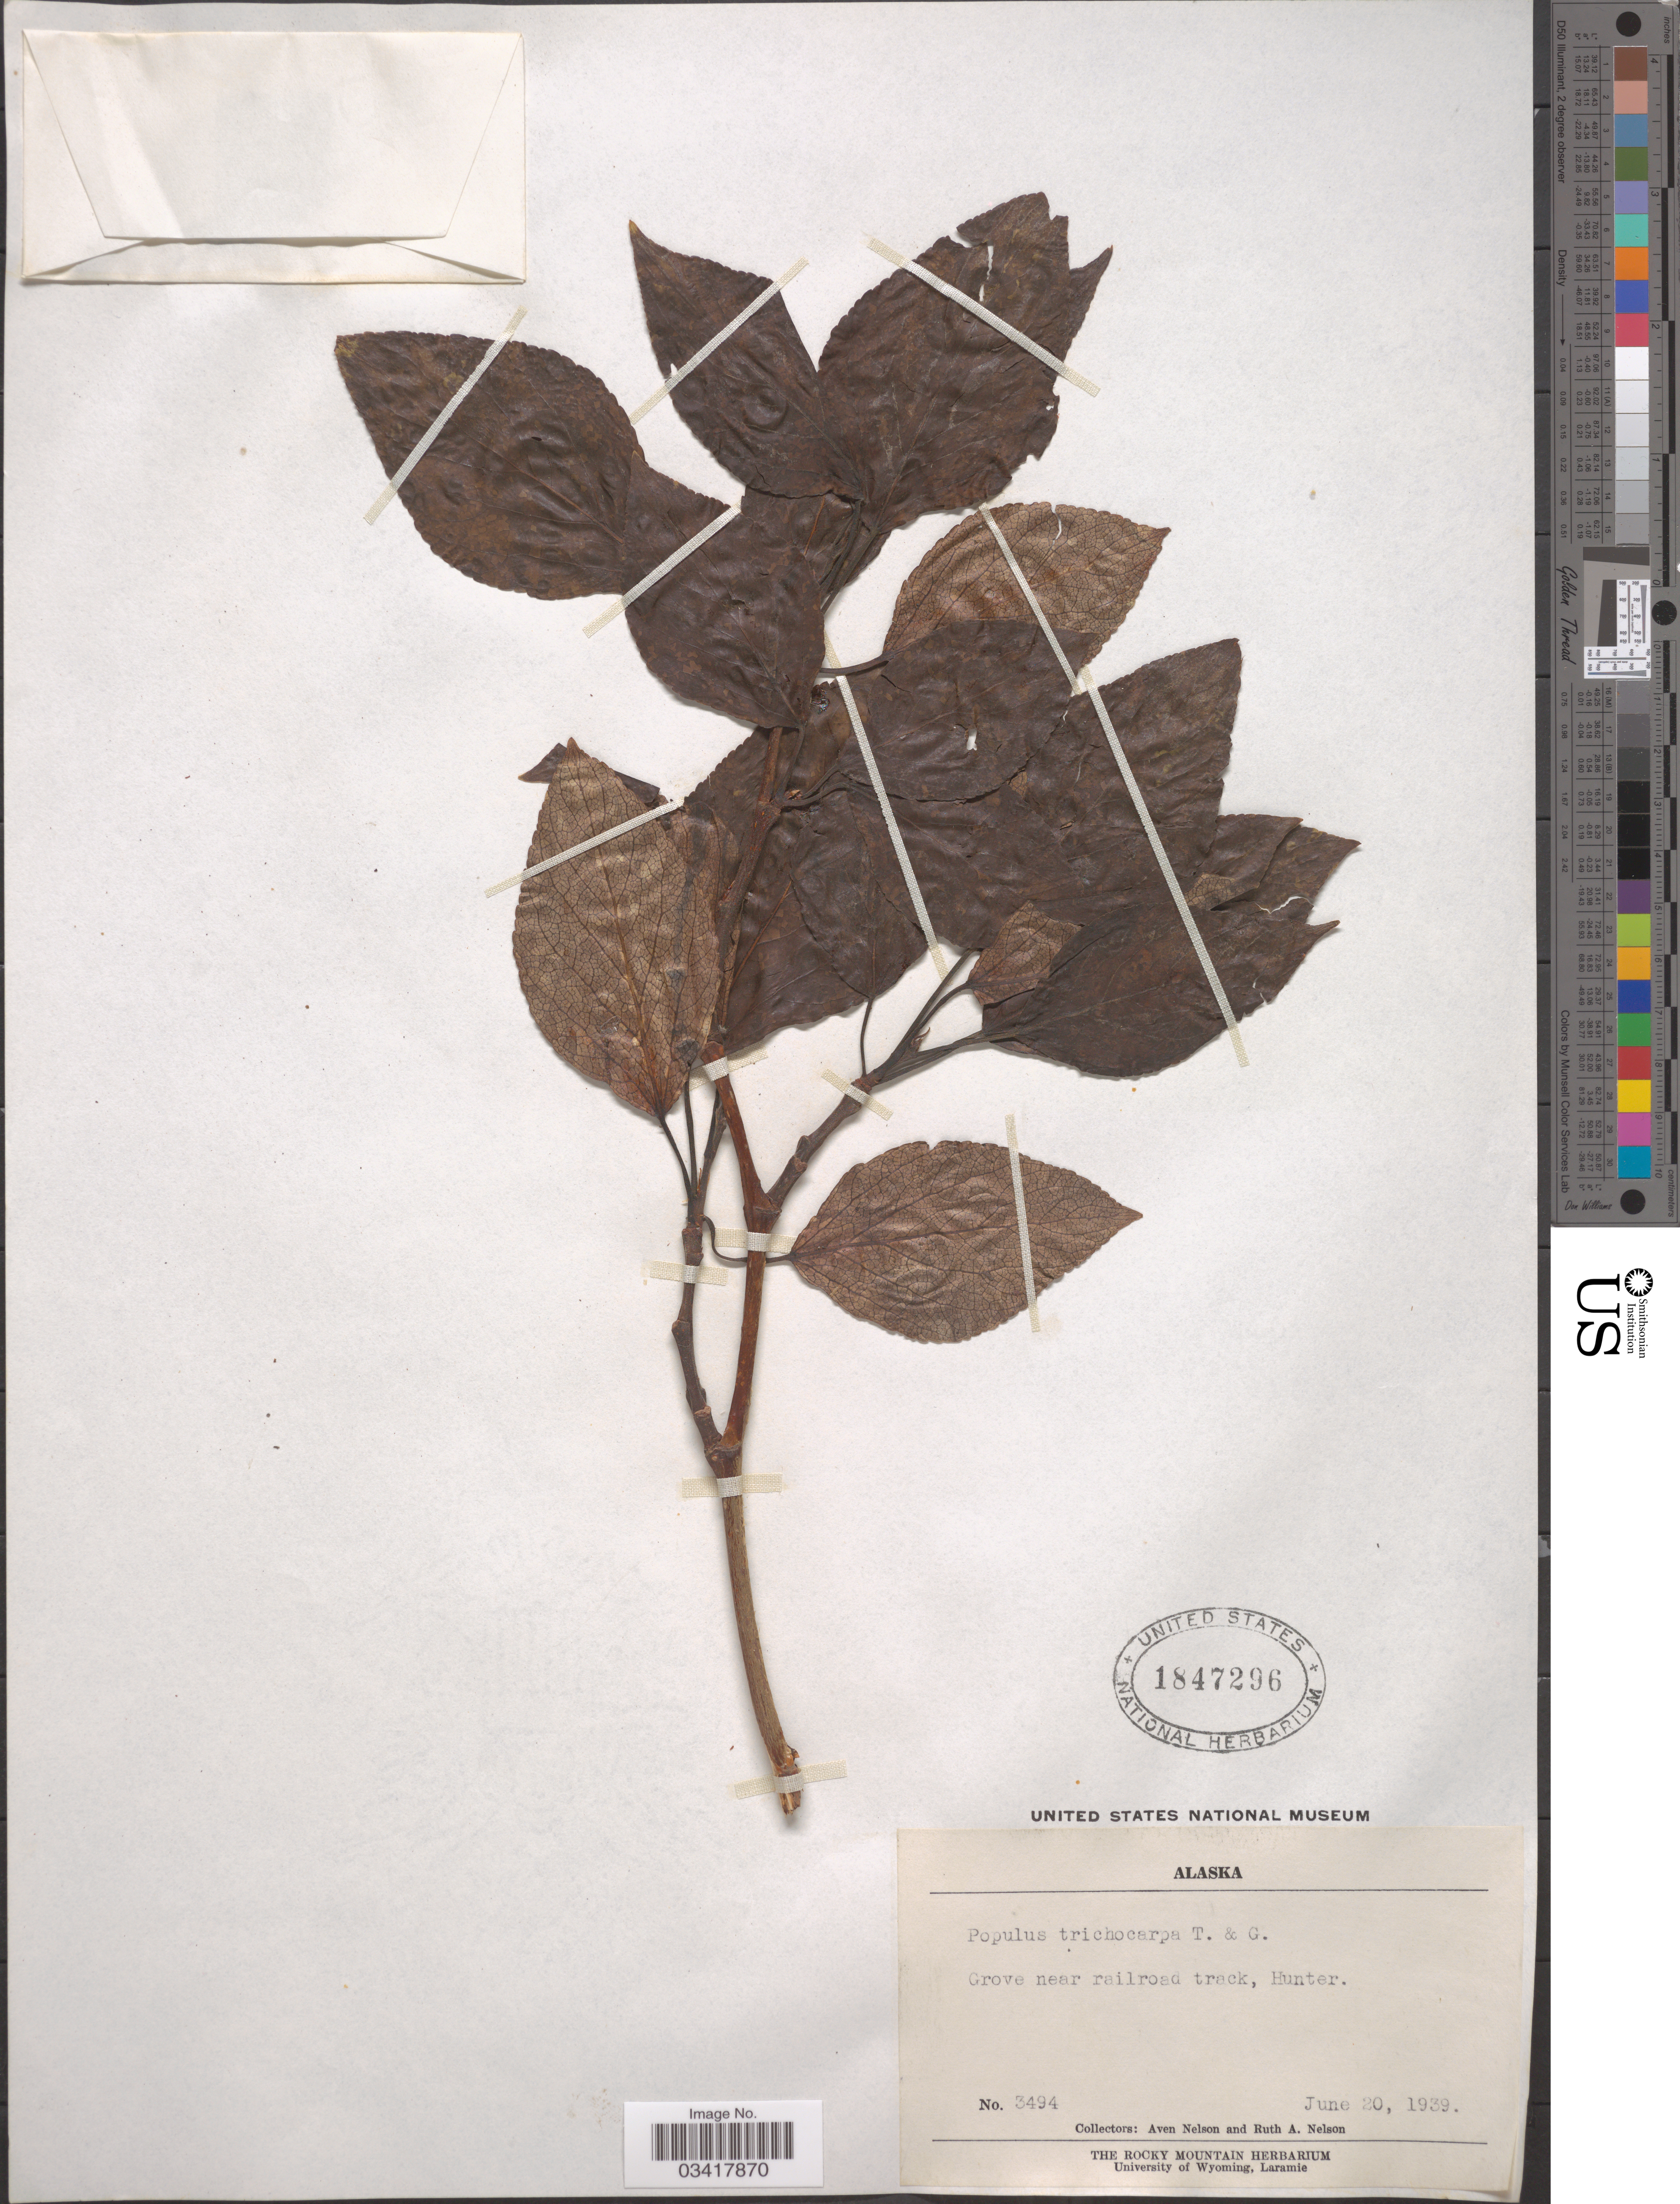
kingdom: Plantae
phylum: Tracheophyta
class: Magnoliopsida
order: Malpighiales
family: Salicaceae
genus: Populus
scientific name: Populus trichocarpa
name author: Torr. & A. Gray ex W. Hook.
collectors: A. Nelson & R. A. Nelson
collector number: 3494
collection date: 1939-06-20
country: United States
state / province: Alaska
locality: Grove near railroad track, Hunter.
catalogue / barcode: US 1847296